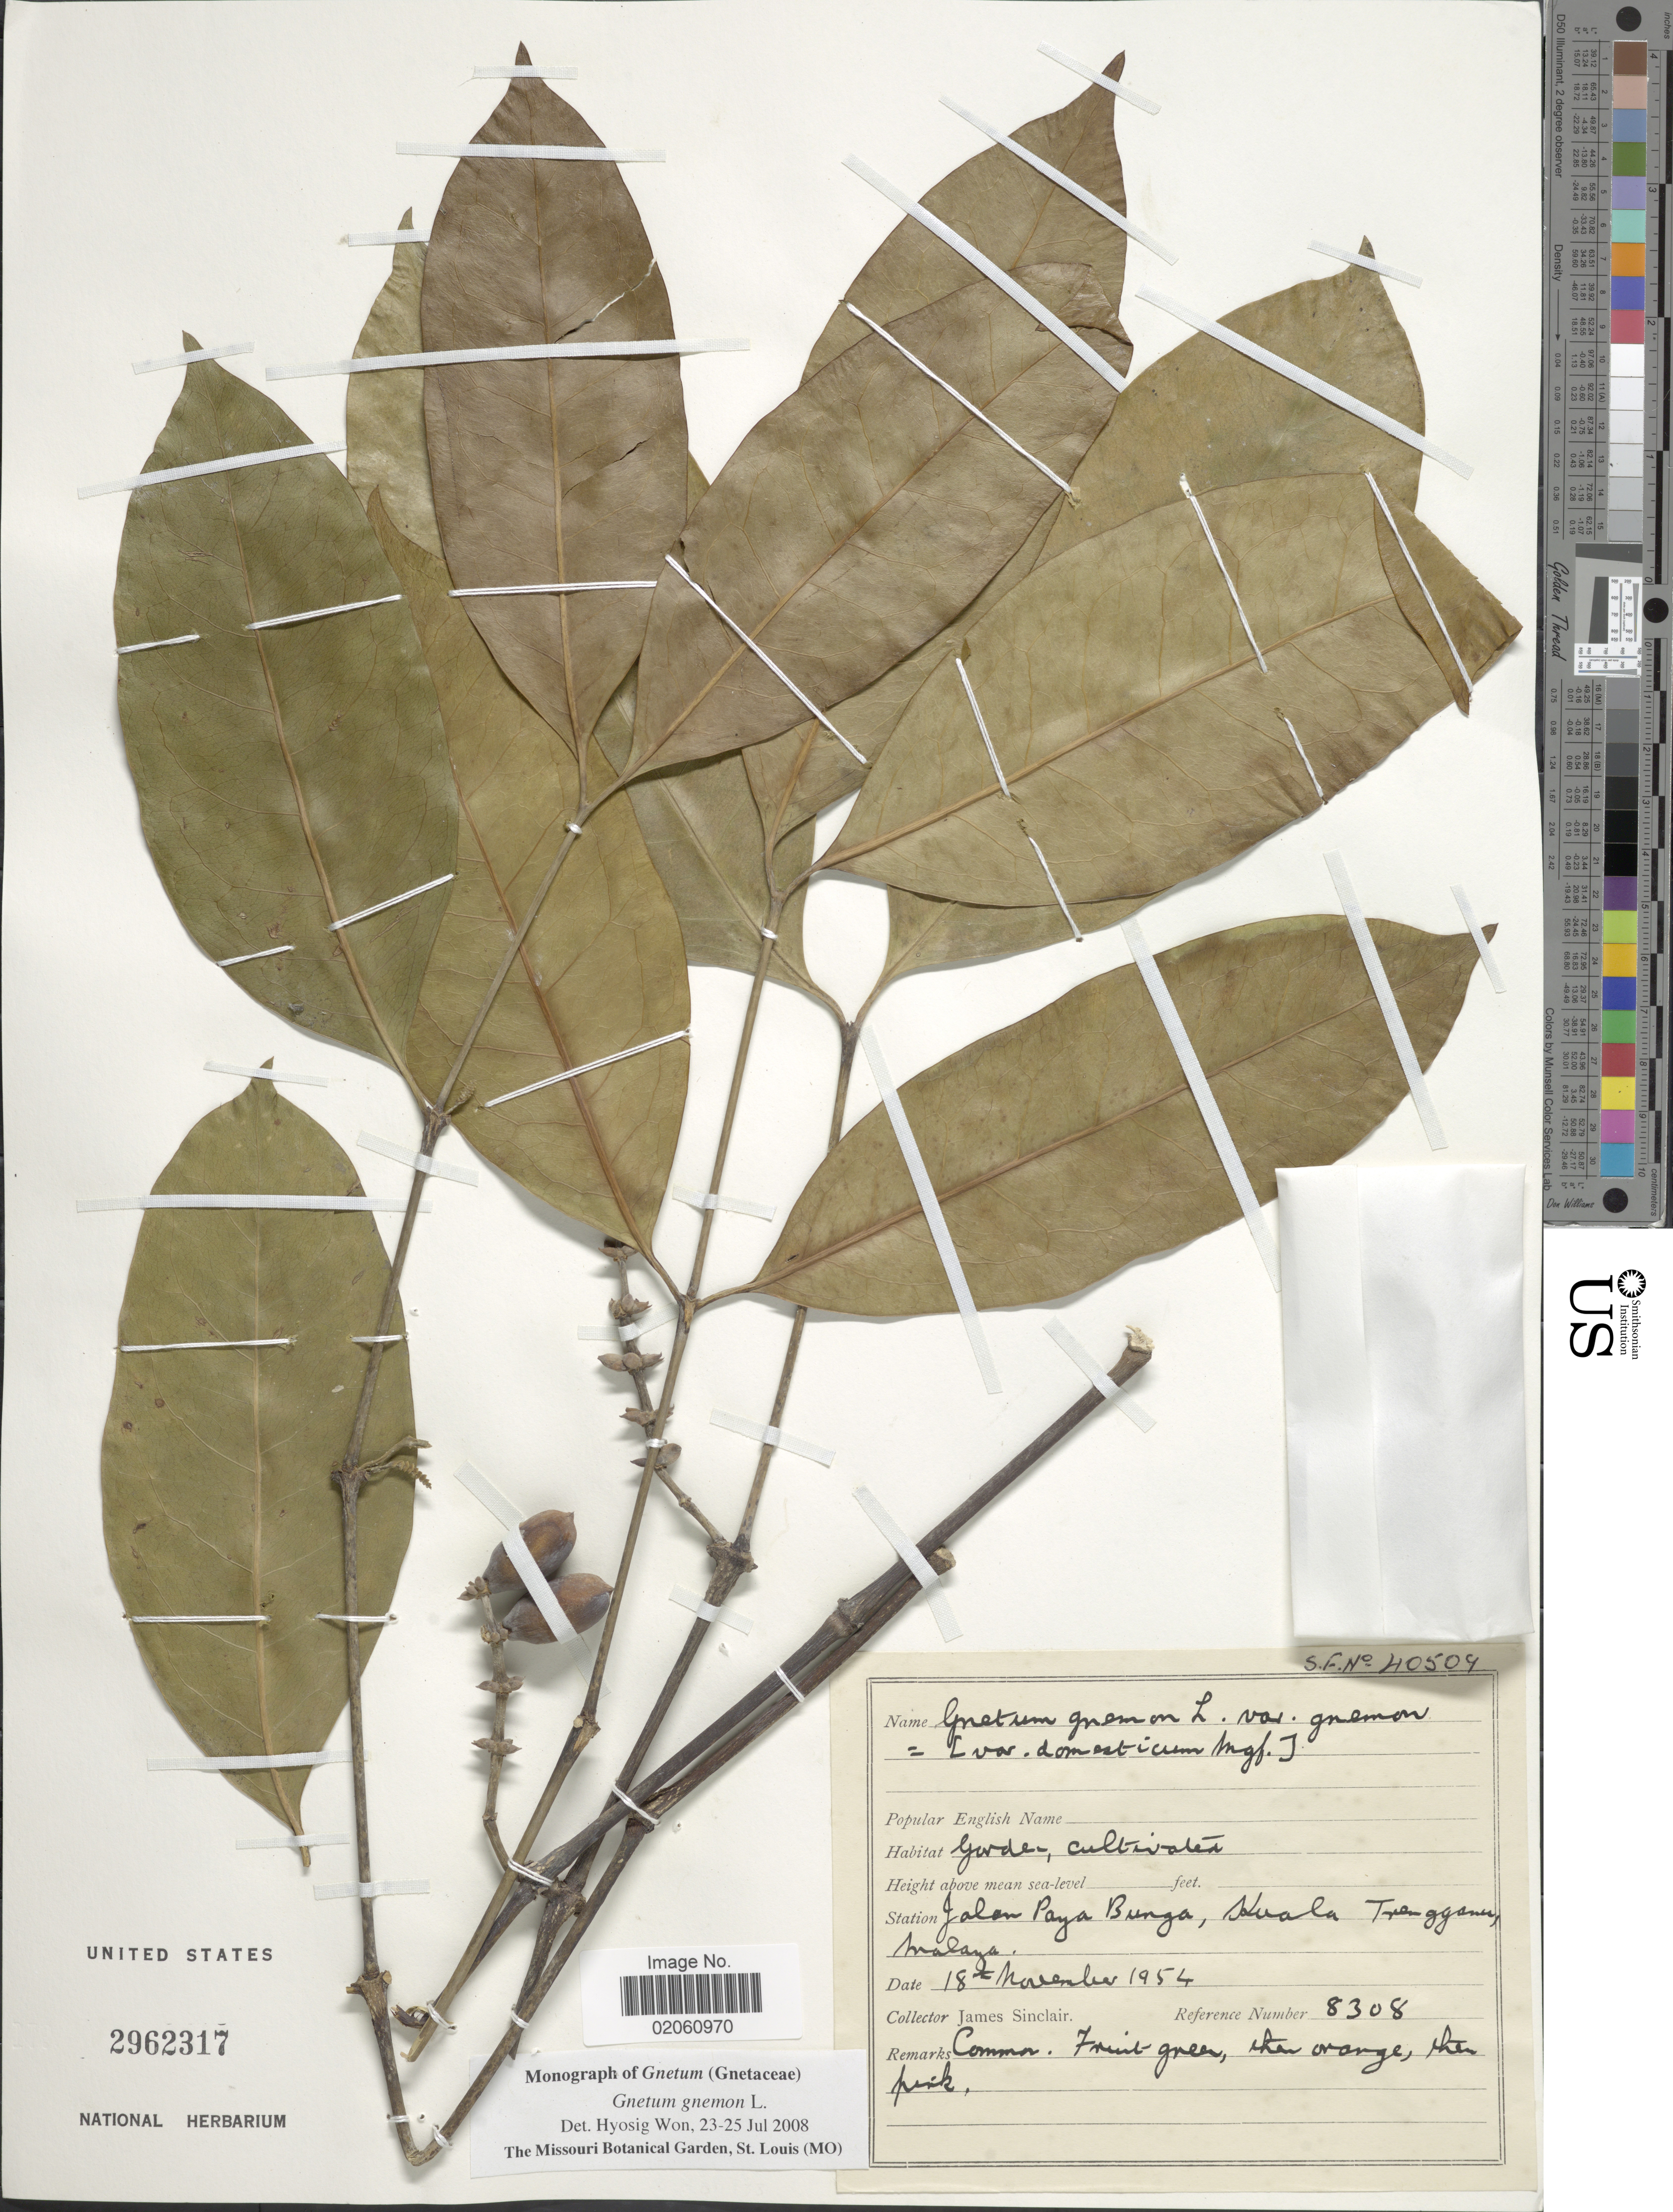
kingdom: Plantae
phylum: Tracheophyta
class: Gnetopsida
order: Gnetales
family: Gnetaceae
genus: Gnetum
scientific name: Gnetum gnemon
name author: L.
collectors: J. Sinclair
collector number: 8303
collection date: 1954-11-18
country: Malaysia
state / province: Kuala Lumpur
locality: Jalan Paya Bunga, Kuala Trengganu, Malaya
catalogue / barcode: US 2962317